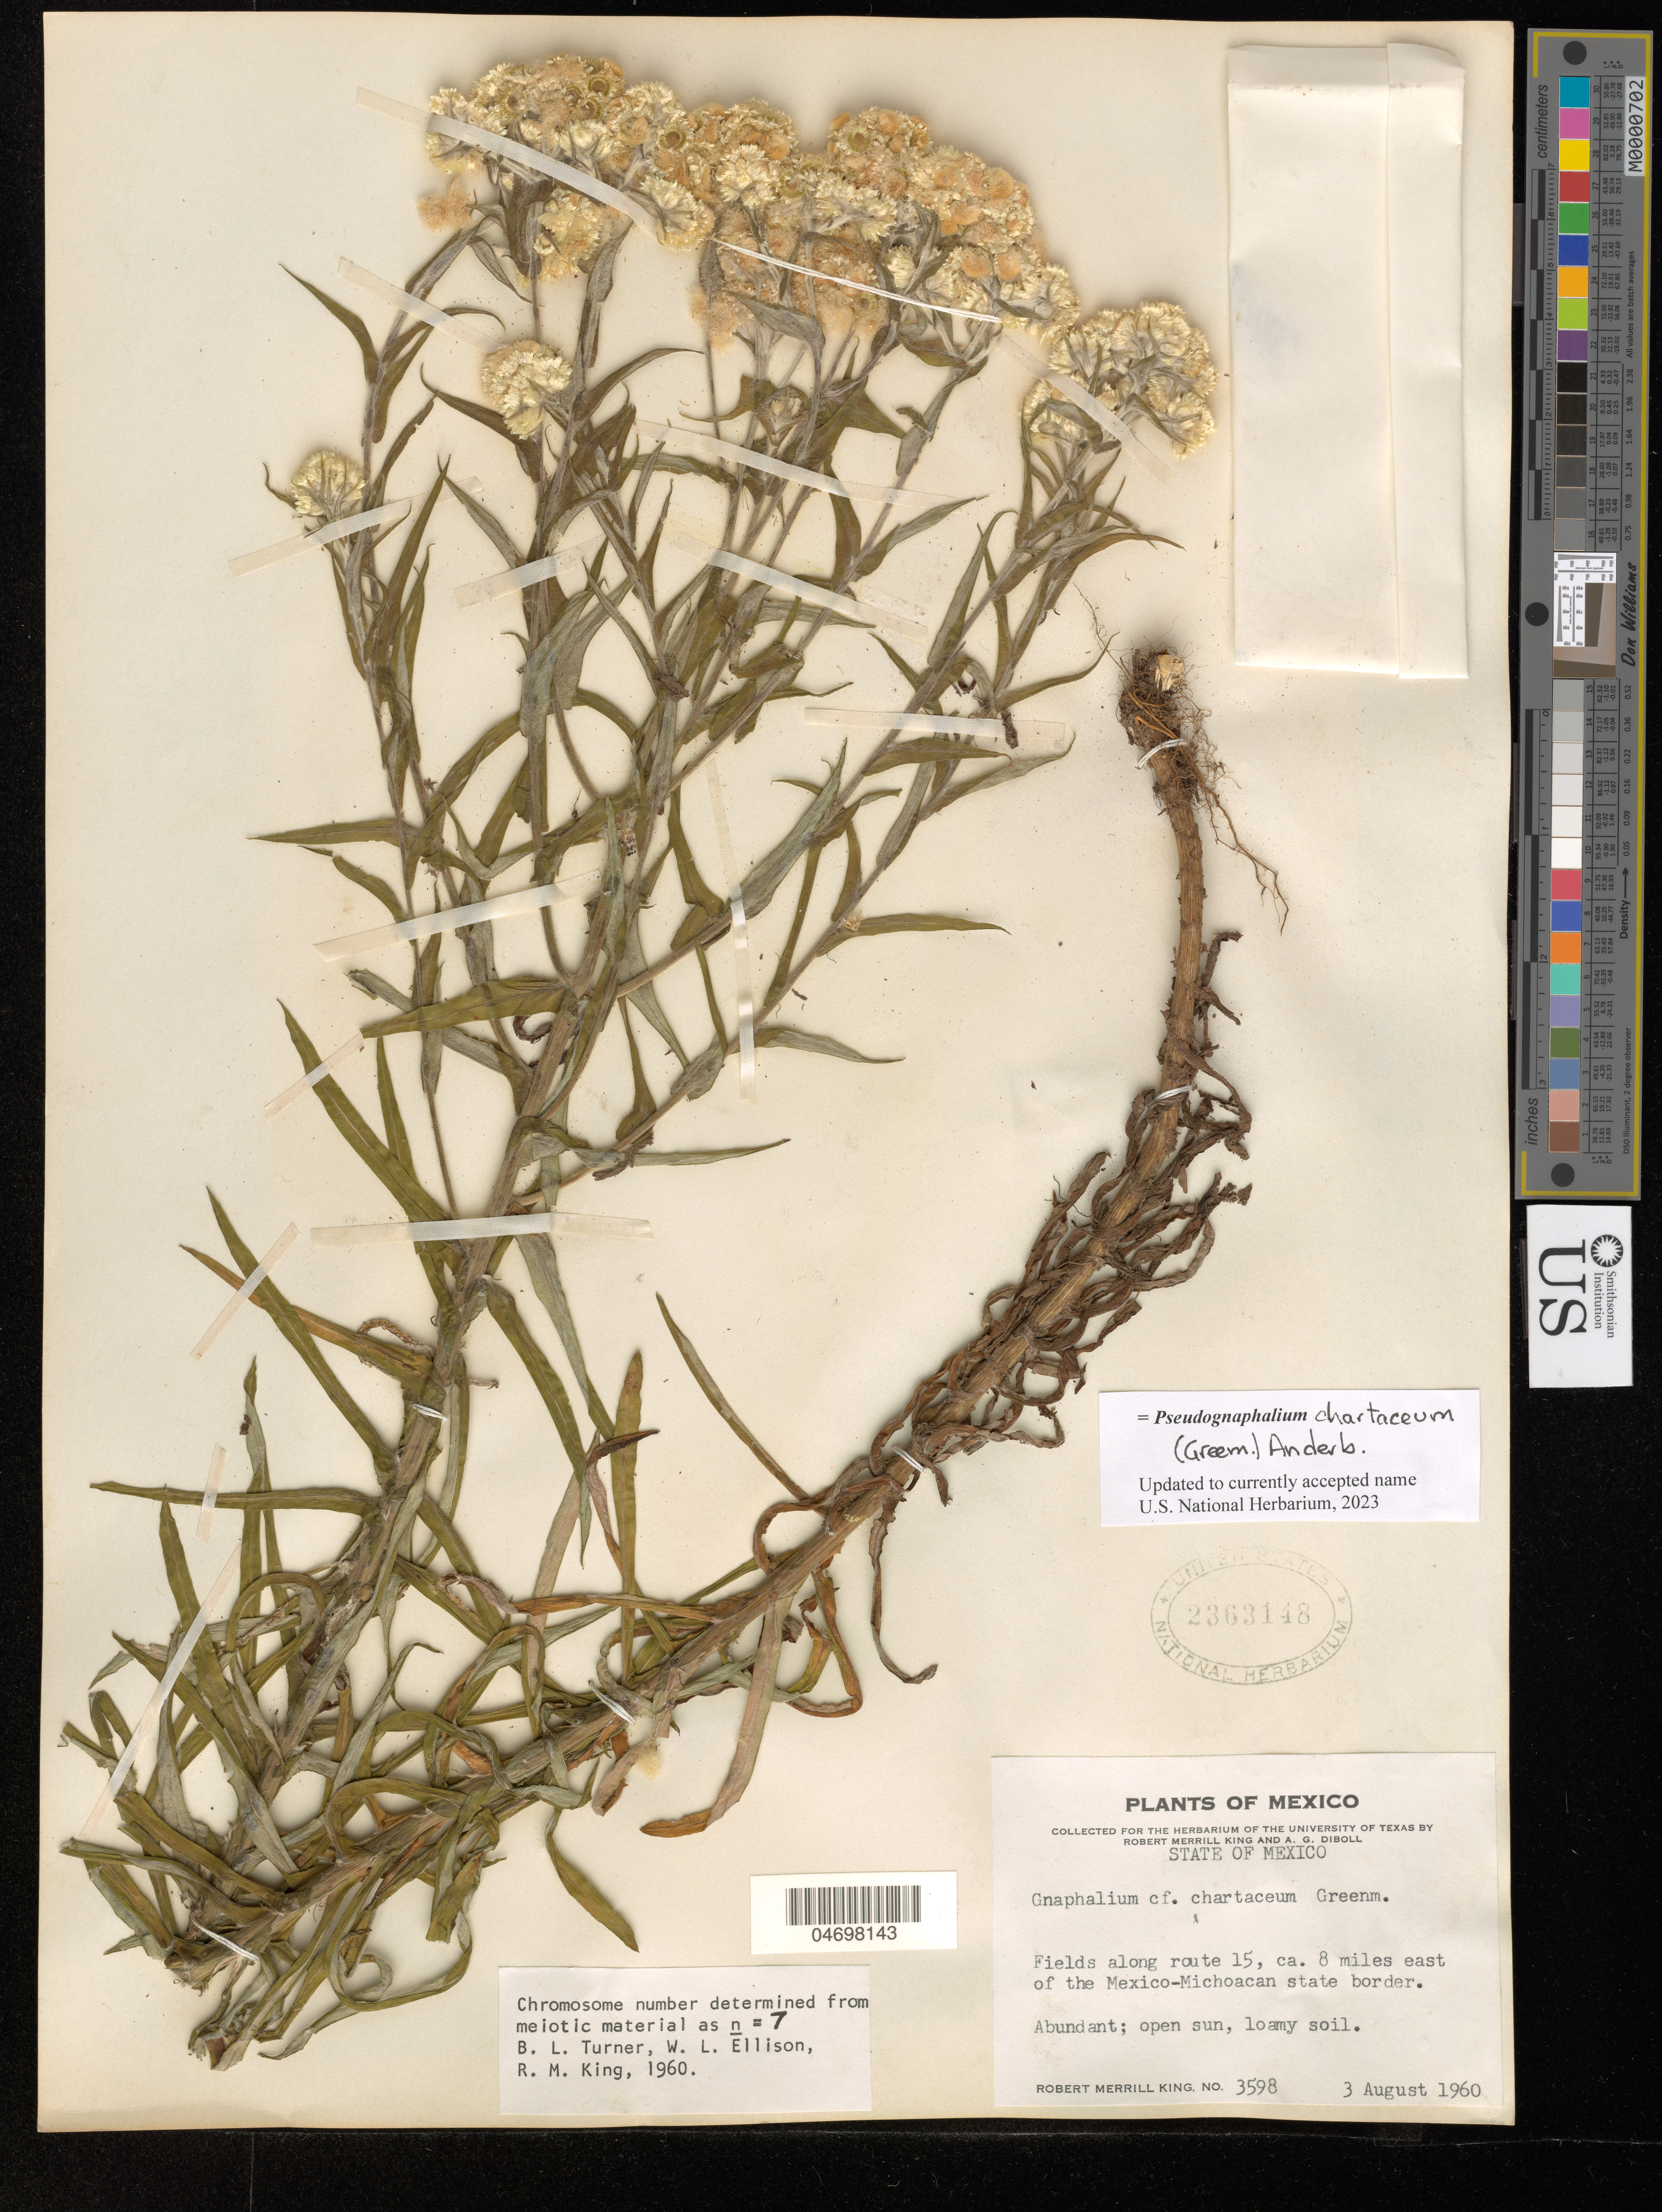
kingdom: Plantae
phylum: Tracheophyta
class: Magnoliopsida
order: Asterales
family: Asteraceae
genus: Pseudognaphalium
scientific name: Pseudognaphalium oxyphyllum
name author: (DC.) Kirp.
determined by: Nesom, Guy L.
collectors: R. M. King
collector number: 3598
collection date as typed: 03 Aug 1960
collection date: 1960-08-03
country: Mexico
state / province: México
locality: Fields along route 15, ca. 8 mi E of the Mexico-Michoacan state border.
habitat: Open sun, loamy soil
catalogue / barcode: US 2363148